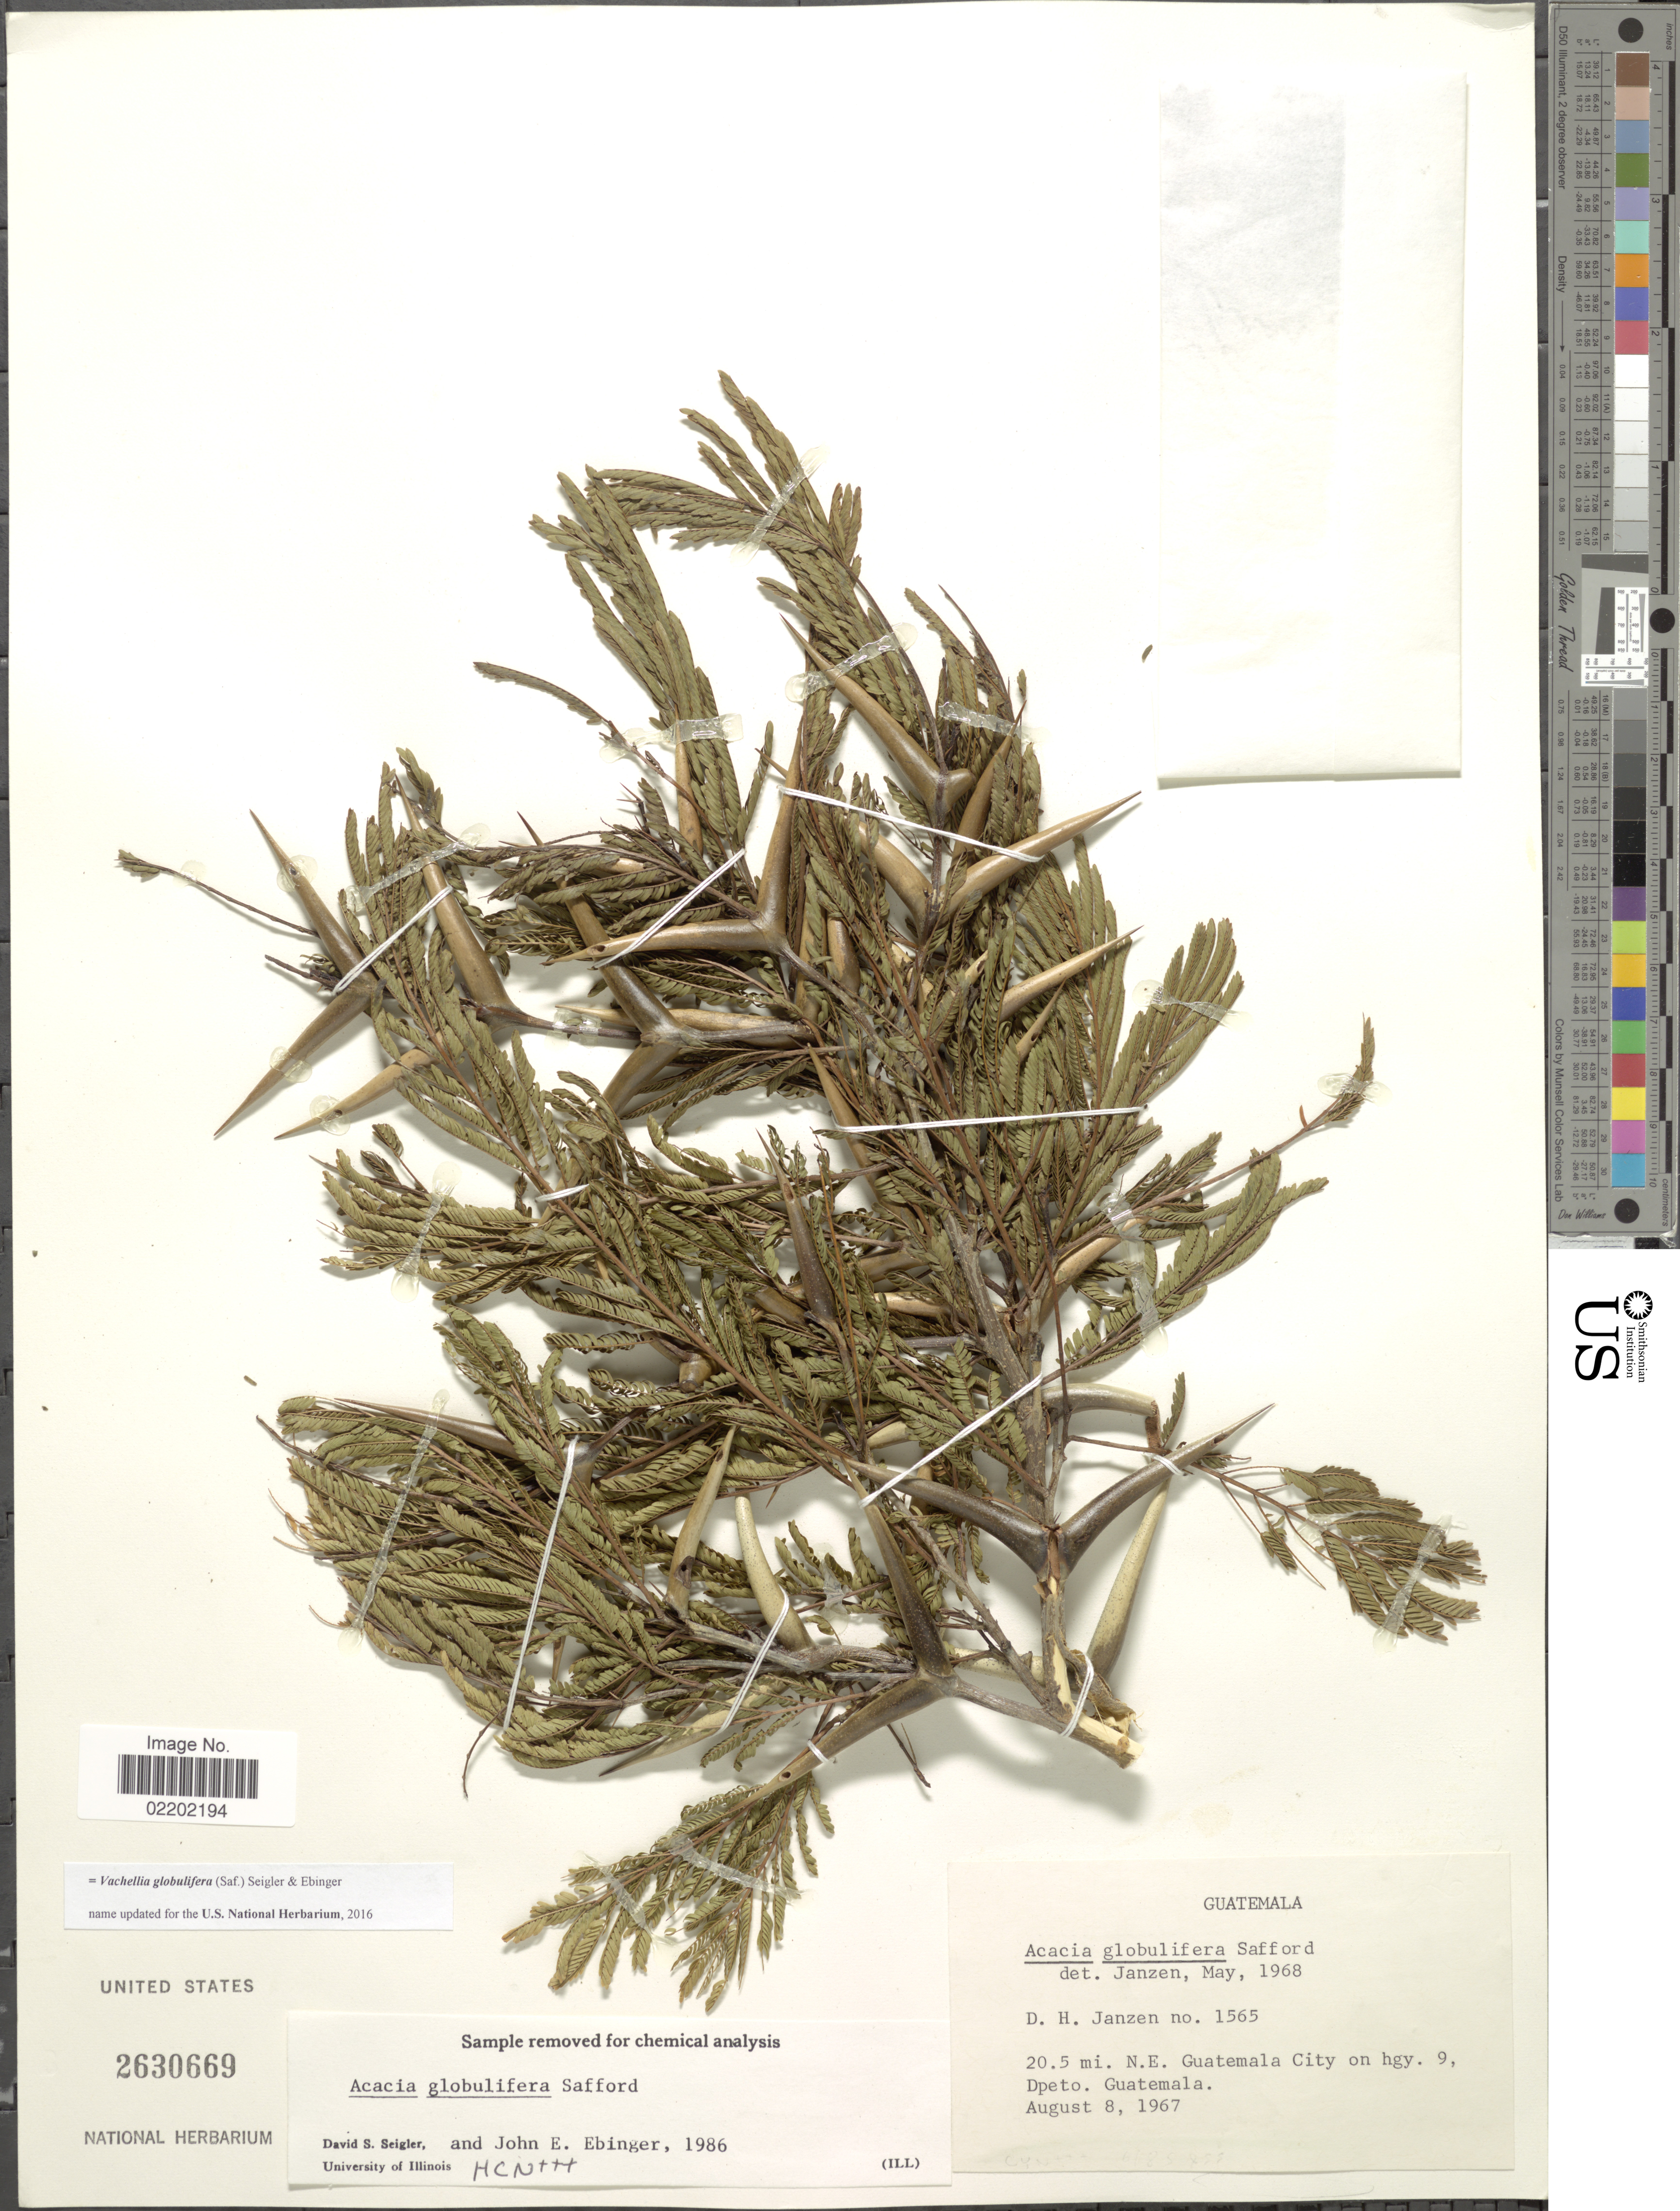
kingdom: Plantae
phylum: Tracheophyta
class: Magnoliopsida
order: Fabales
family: Fabaceae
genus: Vachellia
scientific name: Vachellia globulifera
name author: (Saff.) Seigler & Ebinger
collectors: D. Janzen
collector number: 1565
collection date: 1967-08-08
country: Guatemala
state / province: Guatemala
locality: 20.5 mi N.E. Guatemala City on hgy. 9, Dpeto Guatemala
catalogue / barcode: US 2630669